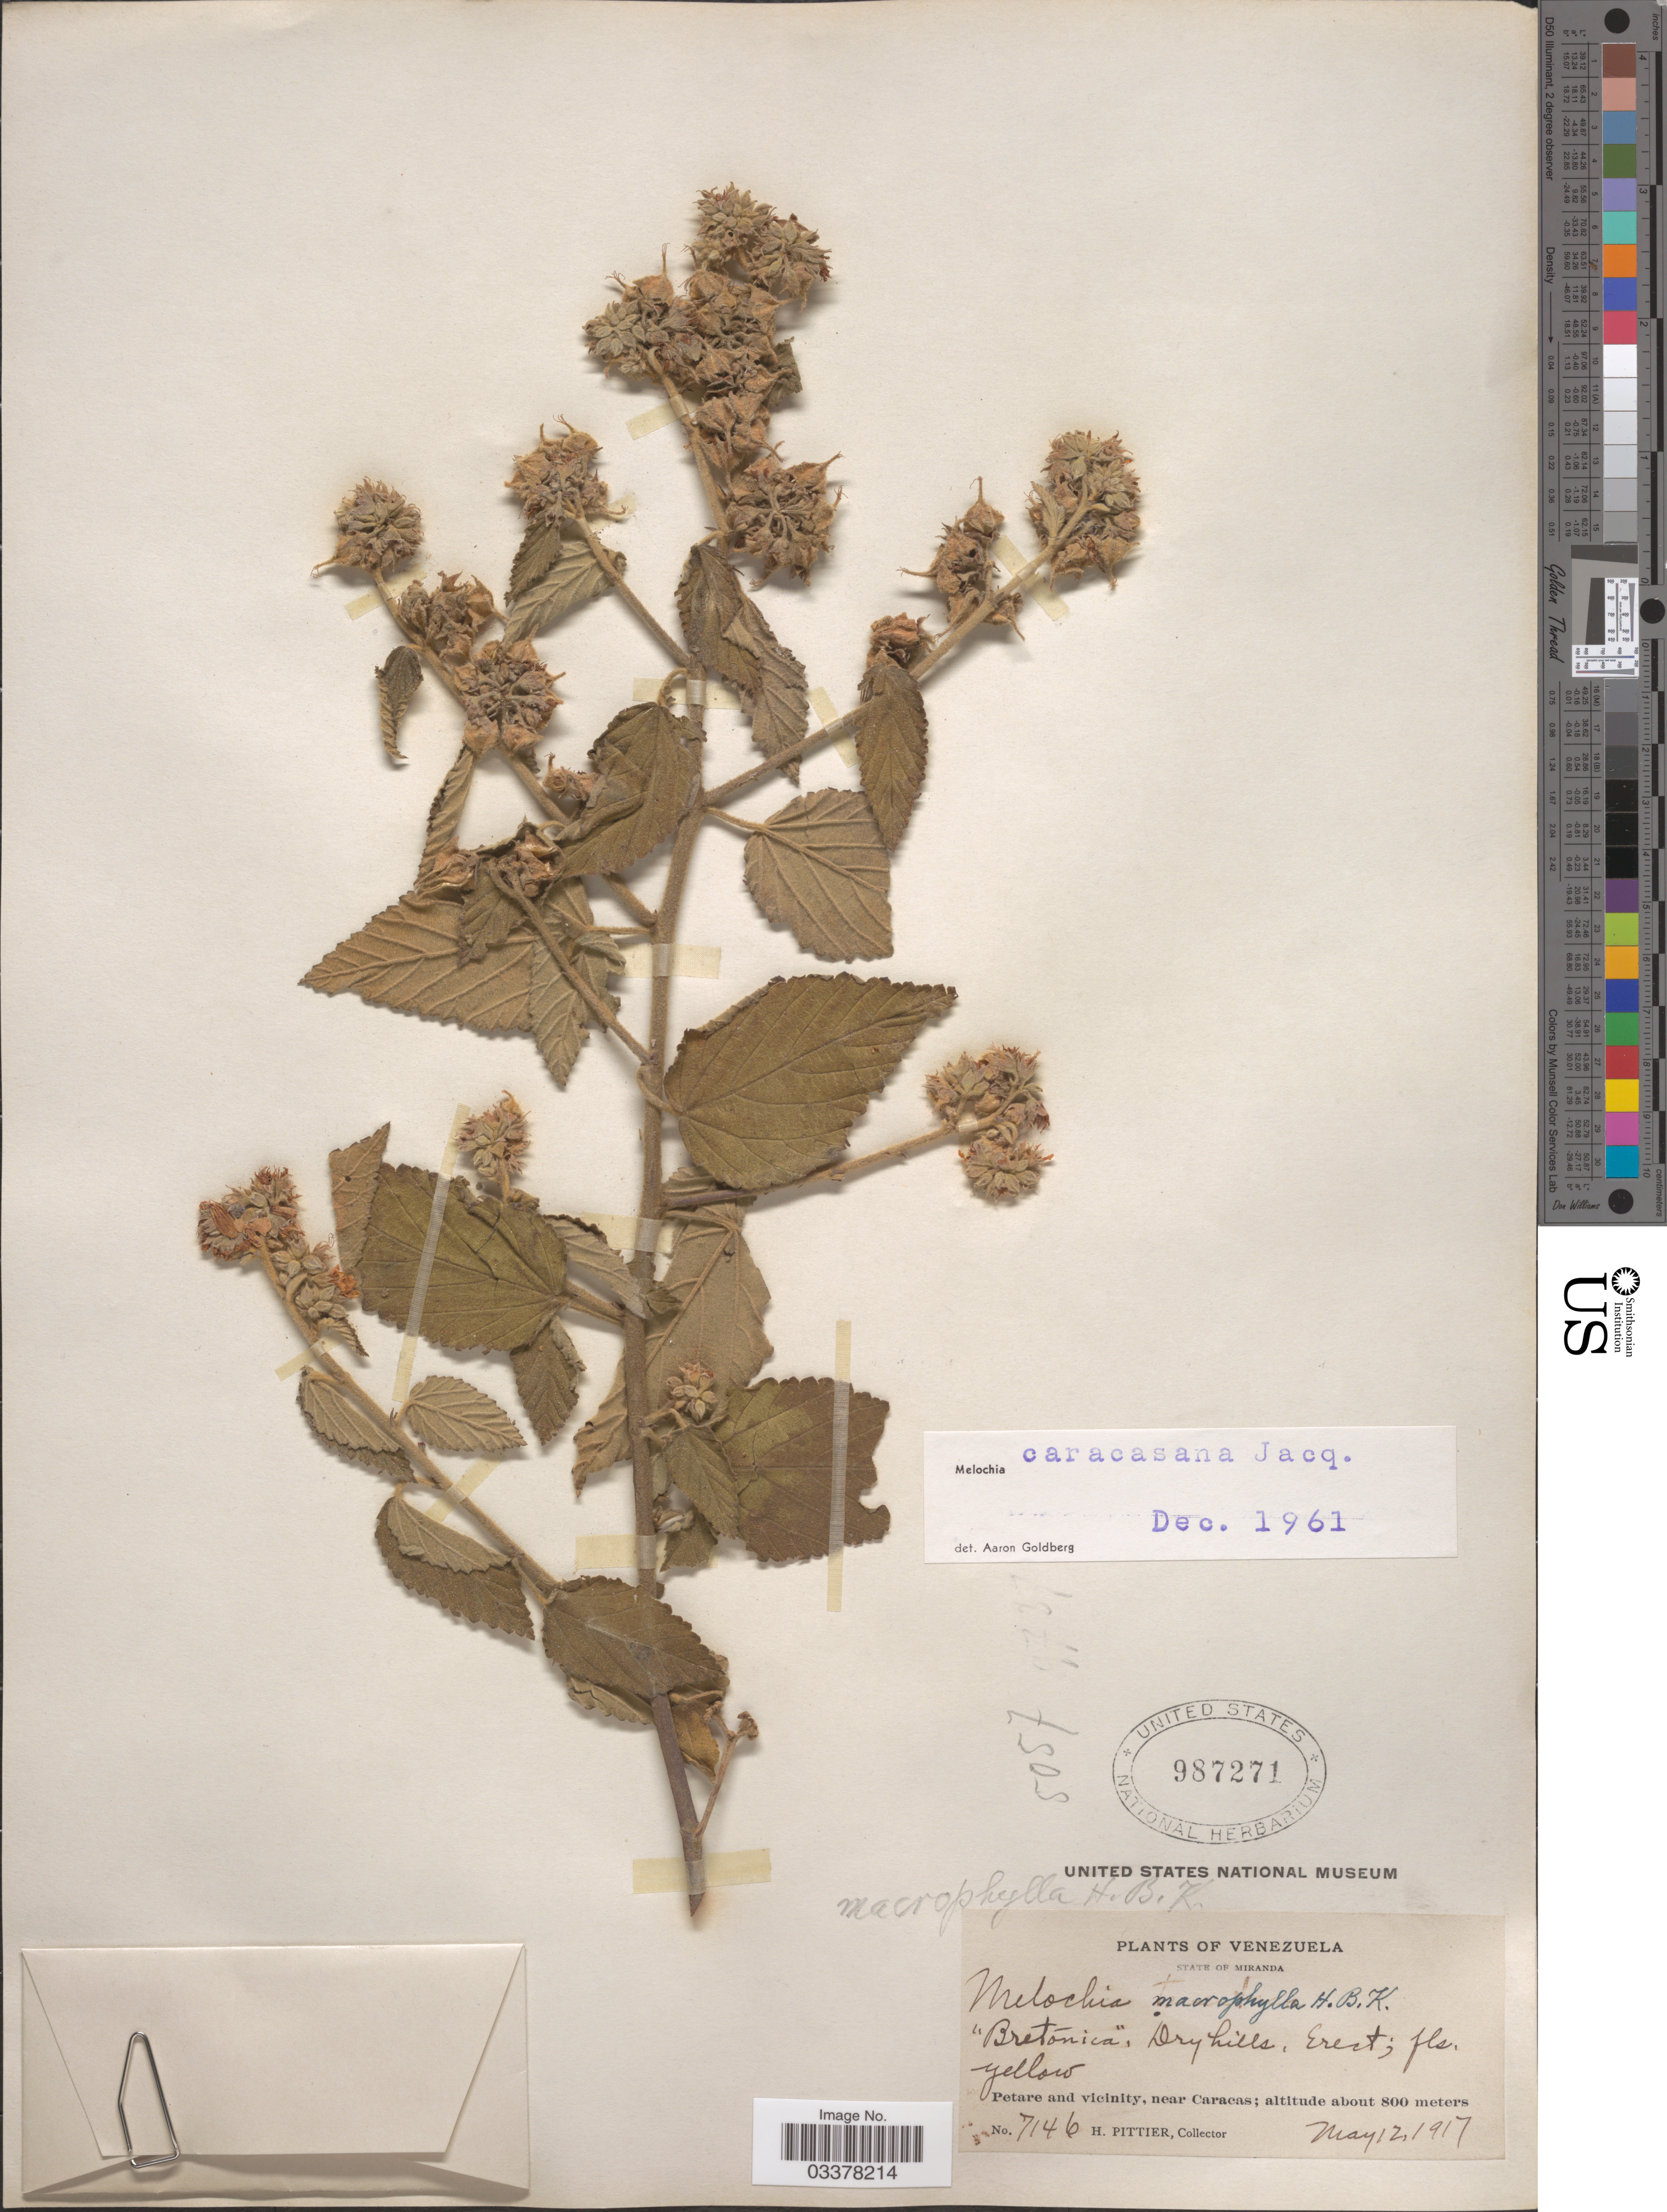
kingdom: Plantae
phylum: Tracheophyta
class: Magnoliopsida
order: Malvales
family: Malvaceae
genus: Melochia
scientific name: Melochia caracasana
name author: Jacq.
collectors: H. F. Pittier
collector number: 7146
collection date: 1917-05-12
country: Venezuela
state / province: Miranda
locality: Petare and vicinity, near Caracas.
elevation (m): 800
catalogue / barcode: US 987271